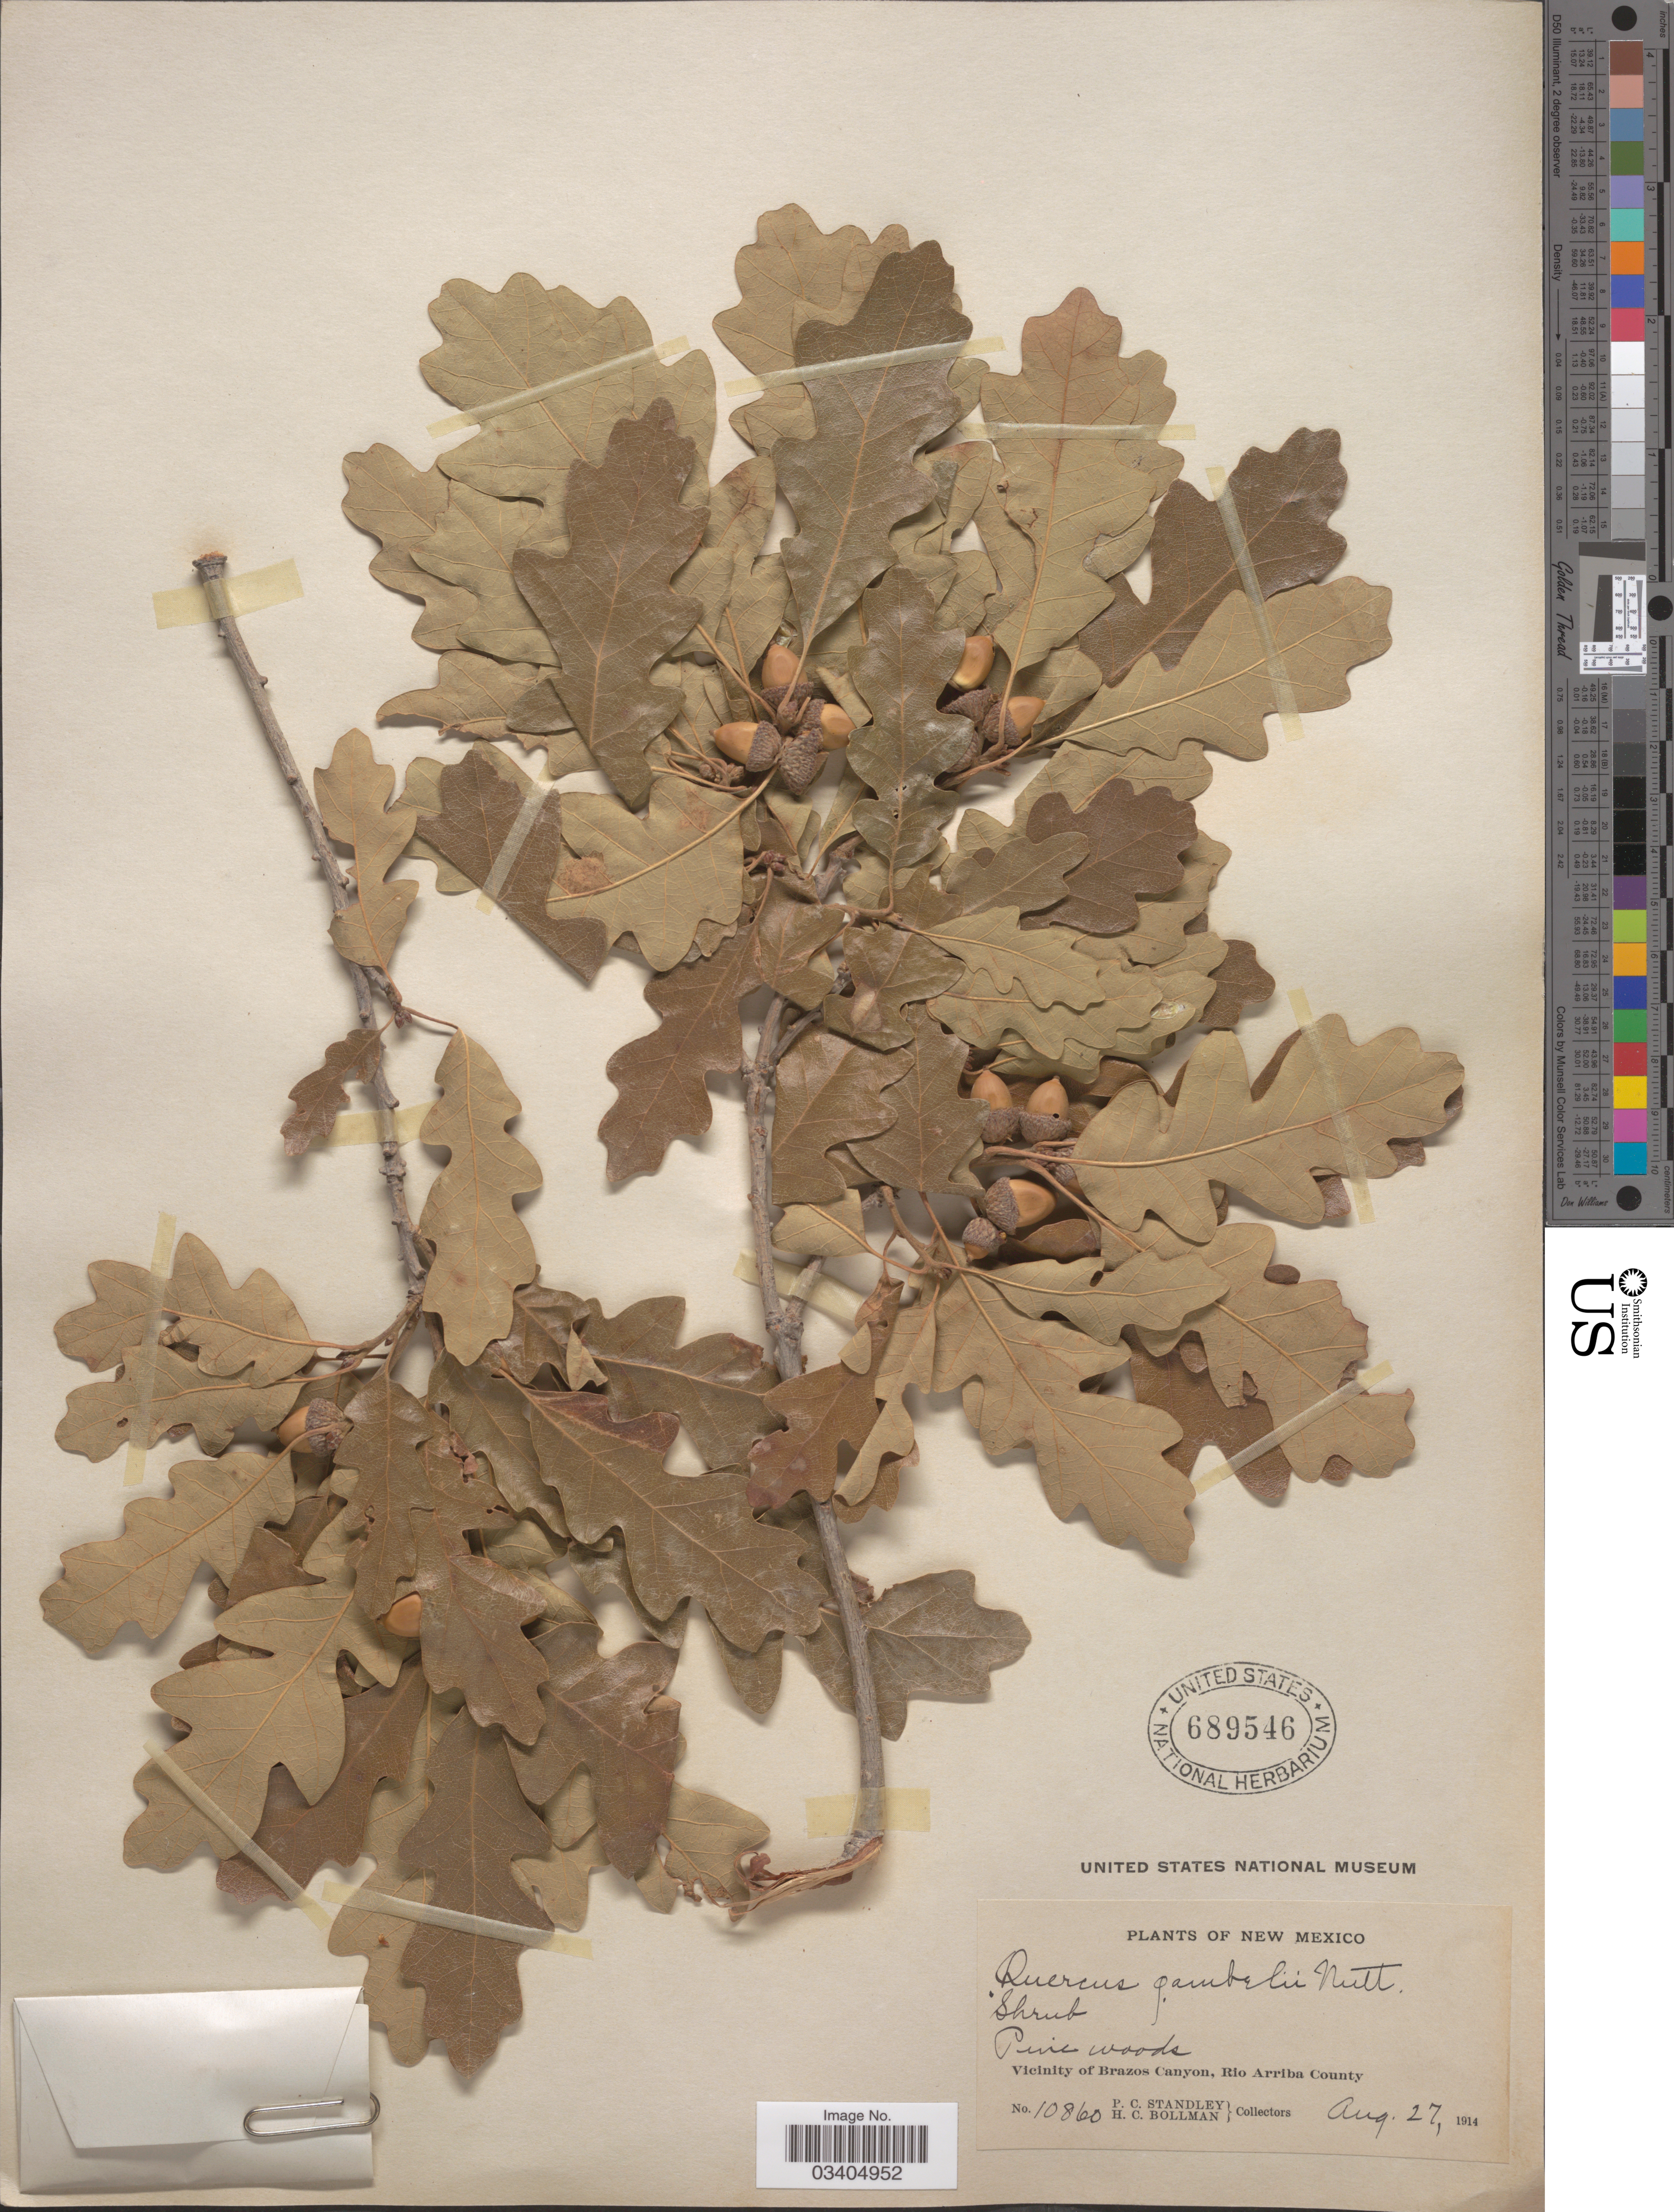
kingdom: Plantae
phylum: Tracheophyta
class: Magnoliopsida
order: Fagales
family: Fagaceae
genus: Quercus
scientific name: Quercus gambelii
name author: Nutt.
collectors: P. C. Standley & H. C. Bollman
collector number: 10860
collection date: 1914-08-27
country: United States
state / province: New Mexico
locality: Vicinity of Brazos Canyon, Rio Arriba County.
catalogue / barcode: US 689546